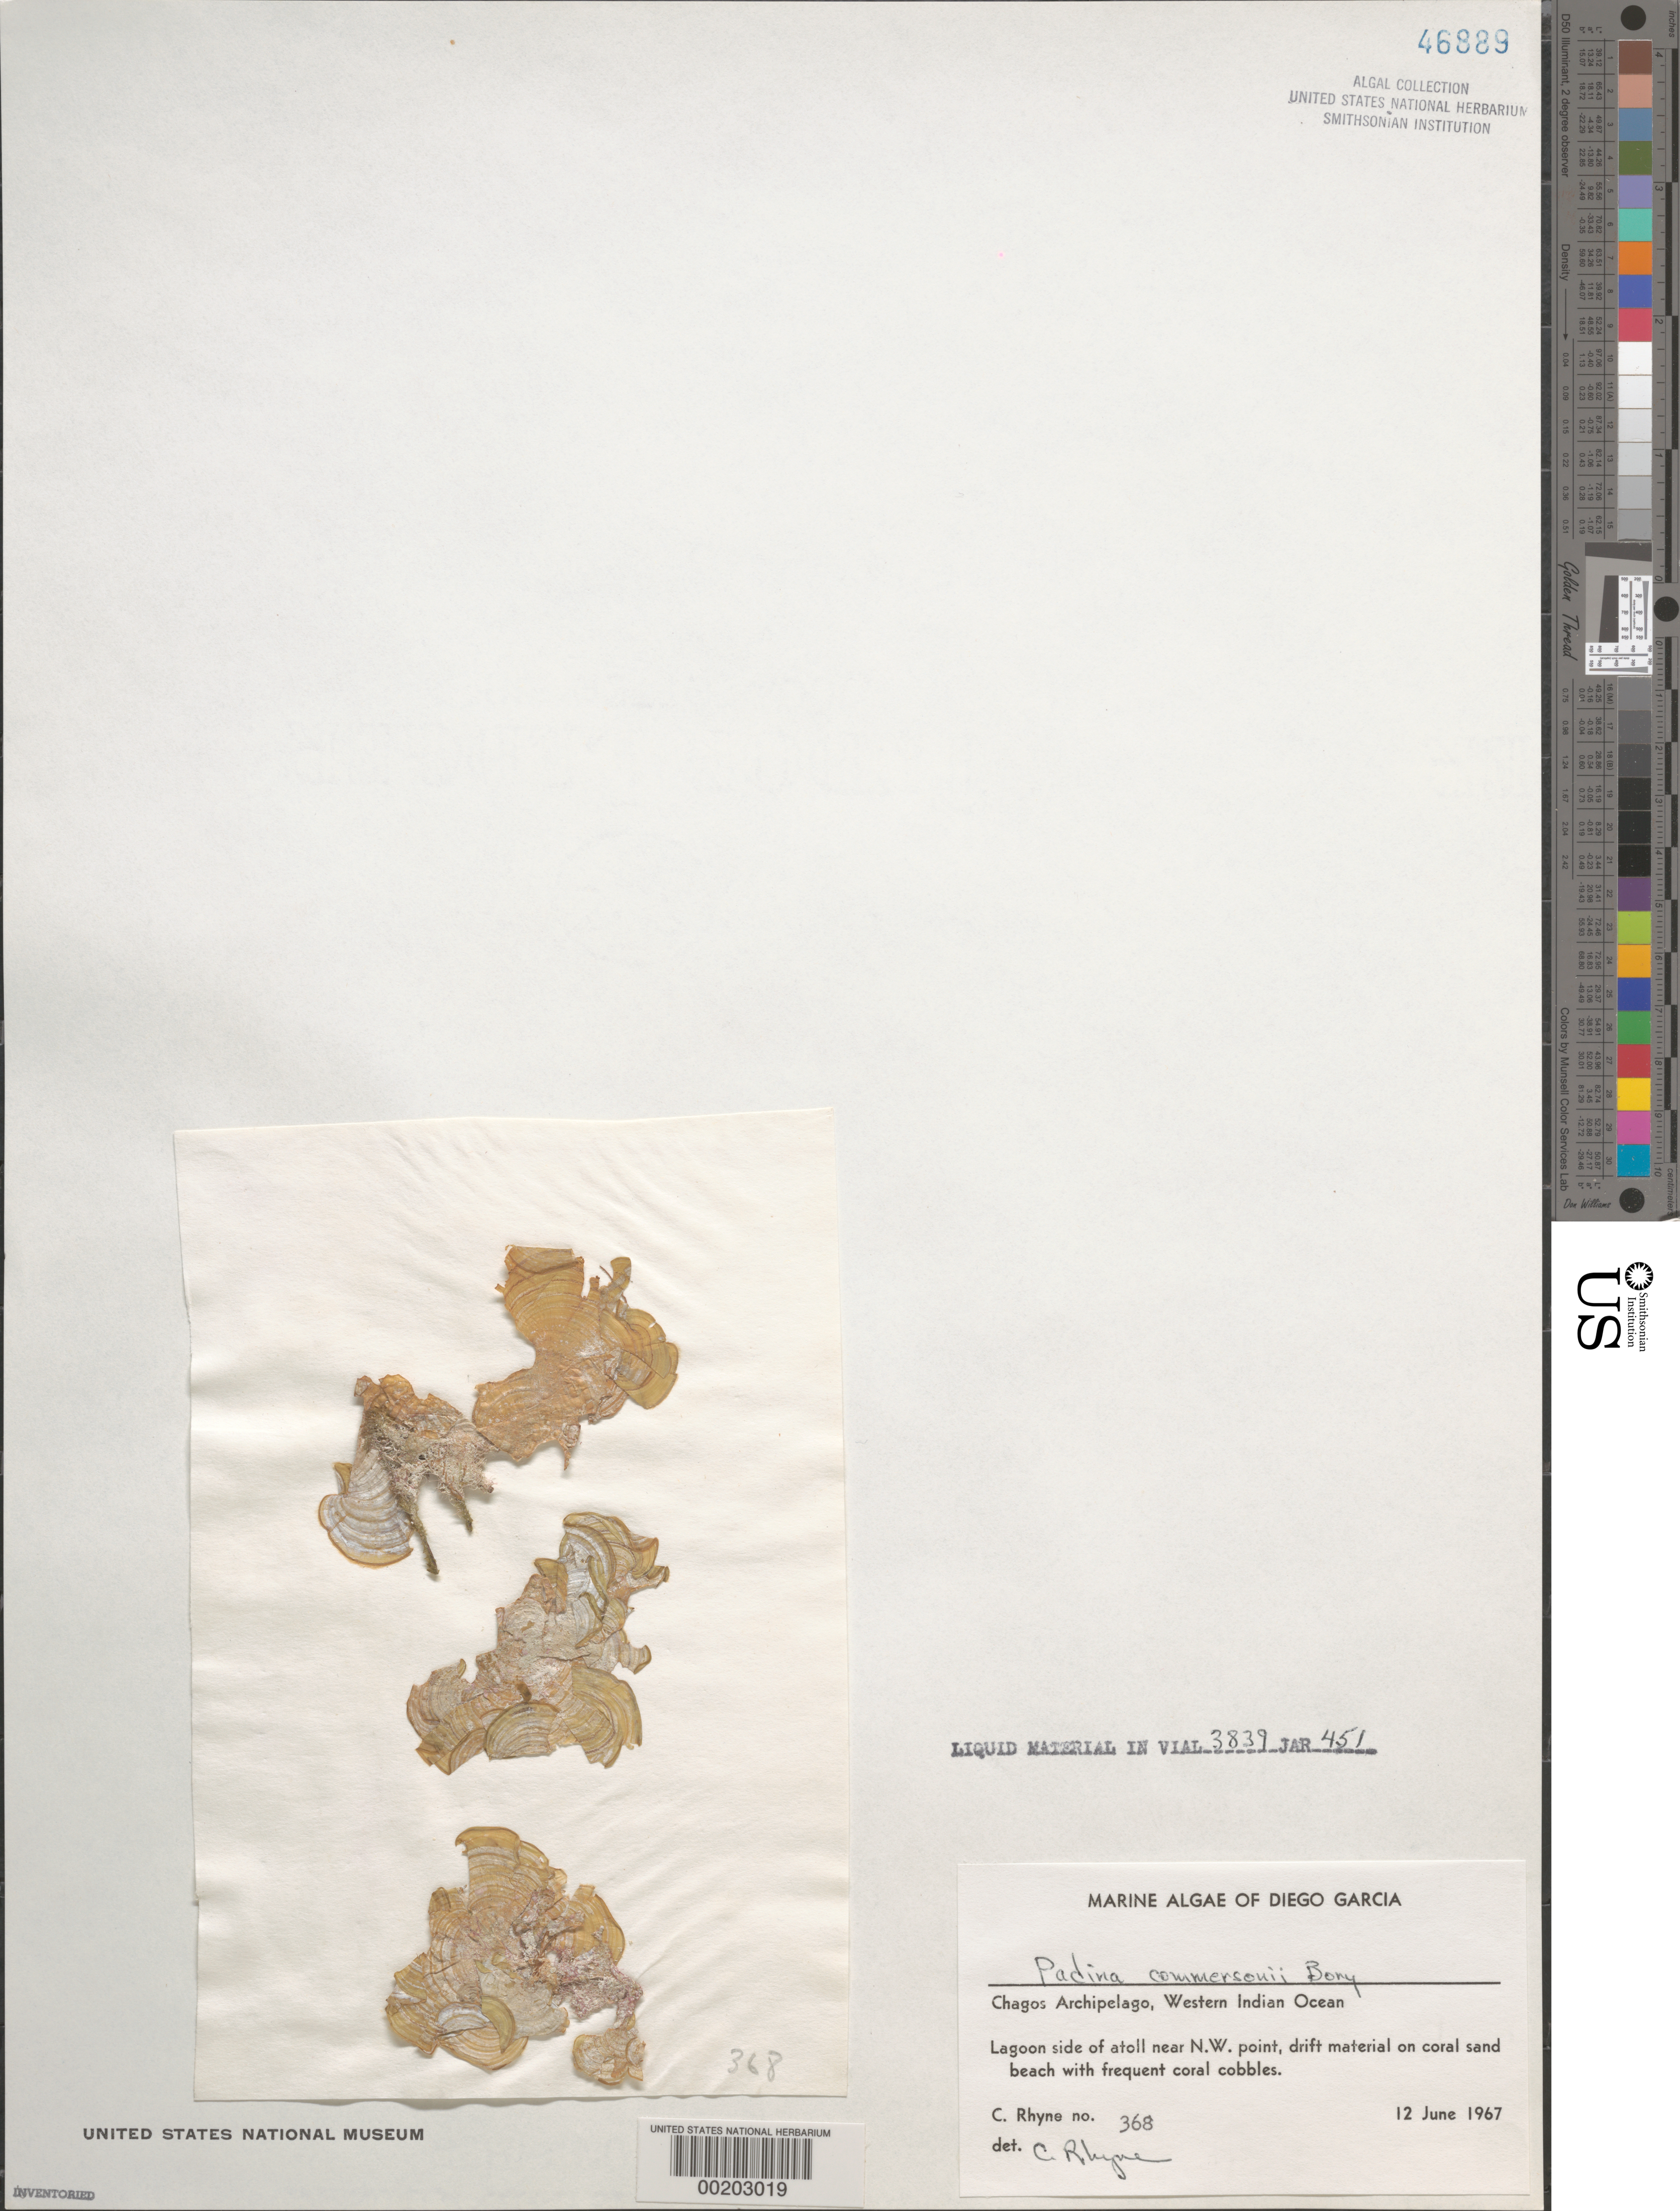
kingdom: Chromista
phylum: Ochrophyta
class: Phaeophyceae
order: Dictyotales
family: Dictyotaceae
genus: Padina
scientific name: Padina boryana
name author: Thivy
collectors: C. Rhyne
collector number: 368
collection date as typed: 12 Jun 1967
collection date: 1967-06-12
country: British Indian Ocean Territory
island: Diego Garcia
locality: Near Northwest Point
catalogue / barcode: US 46889